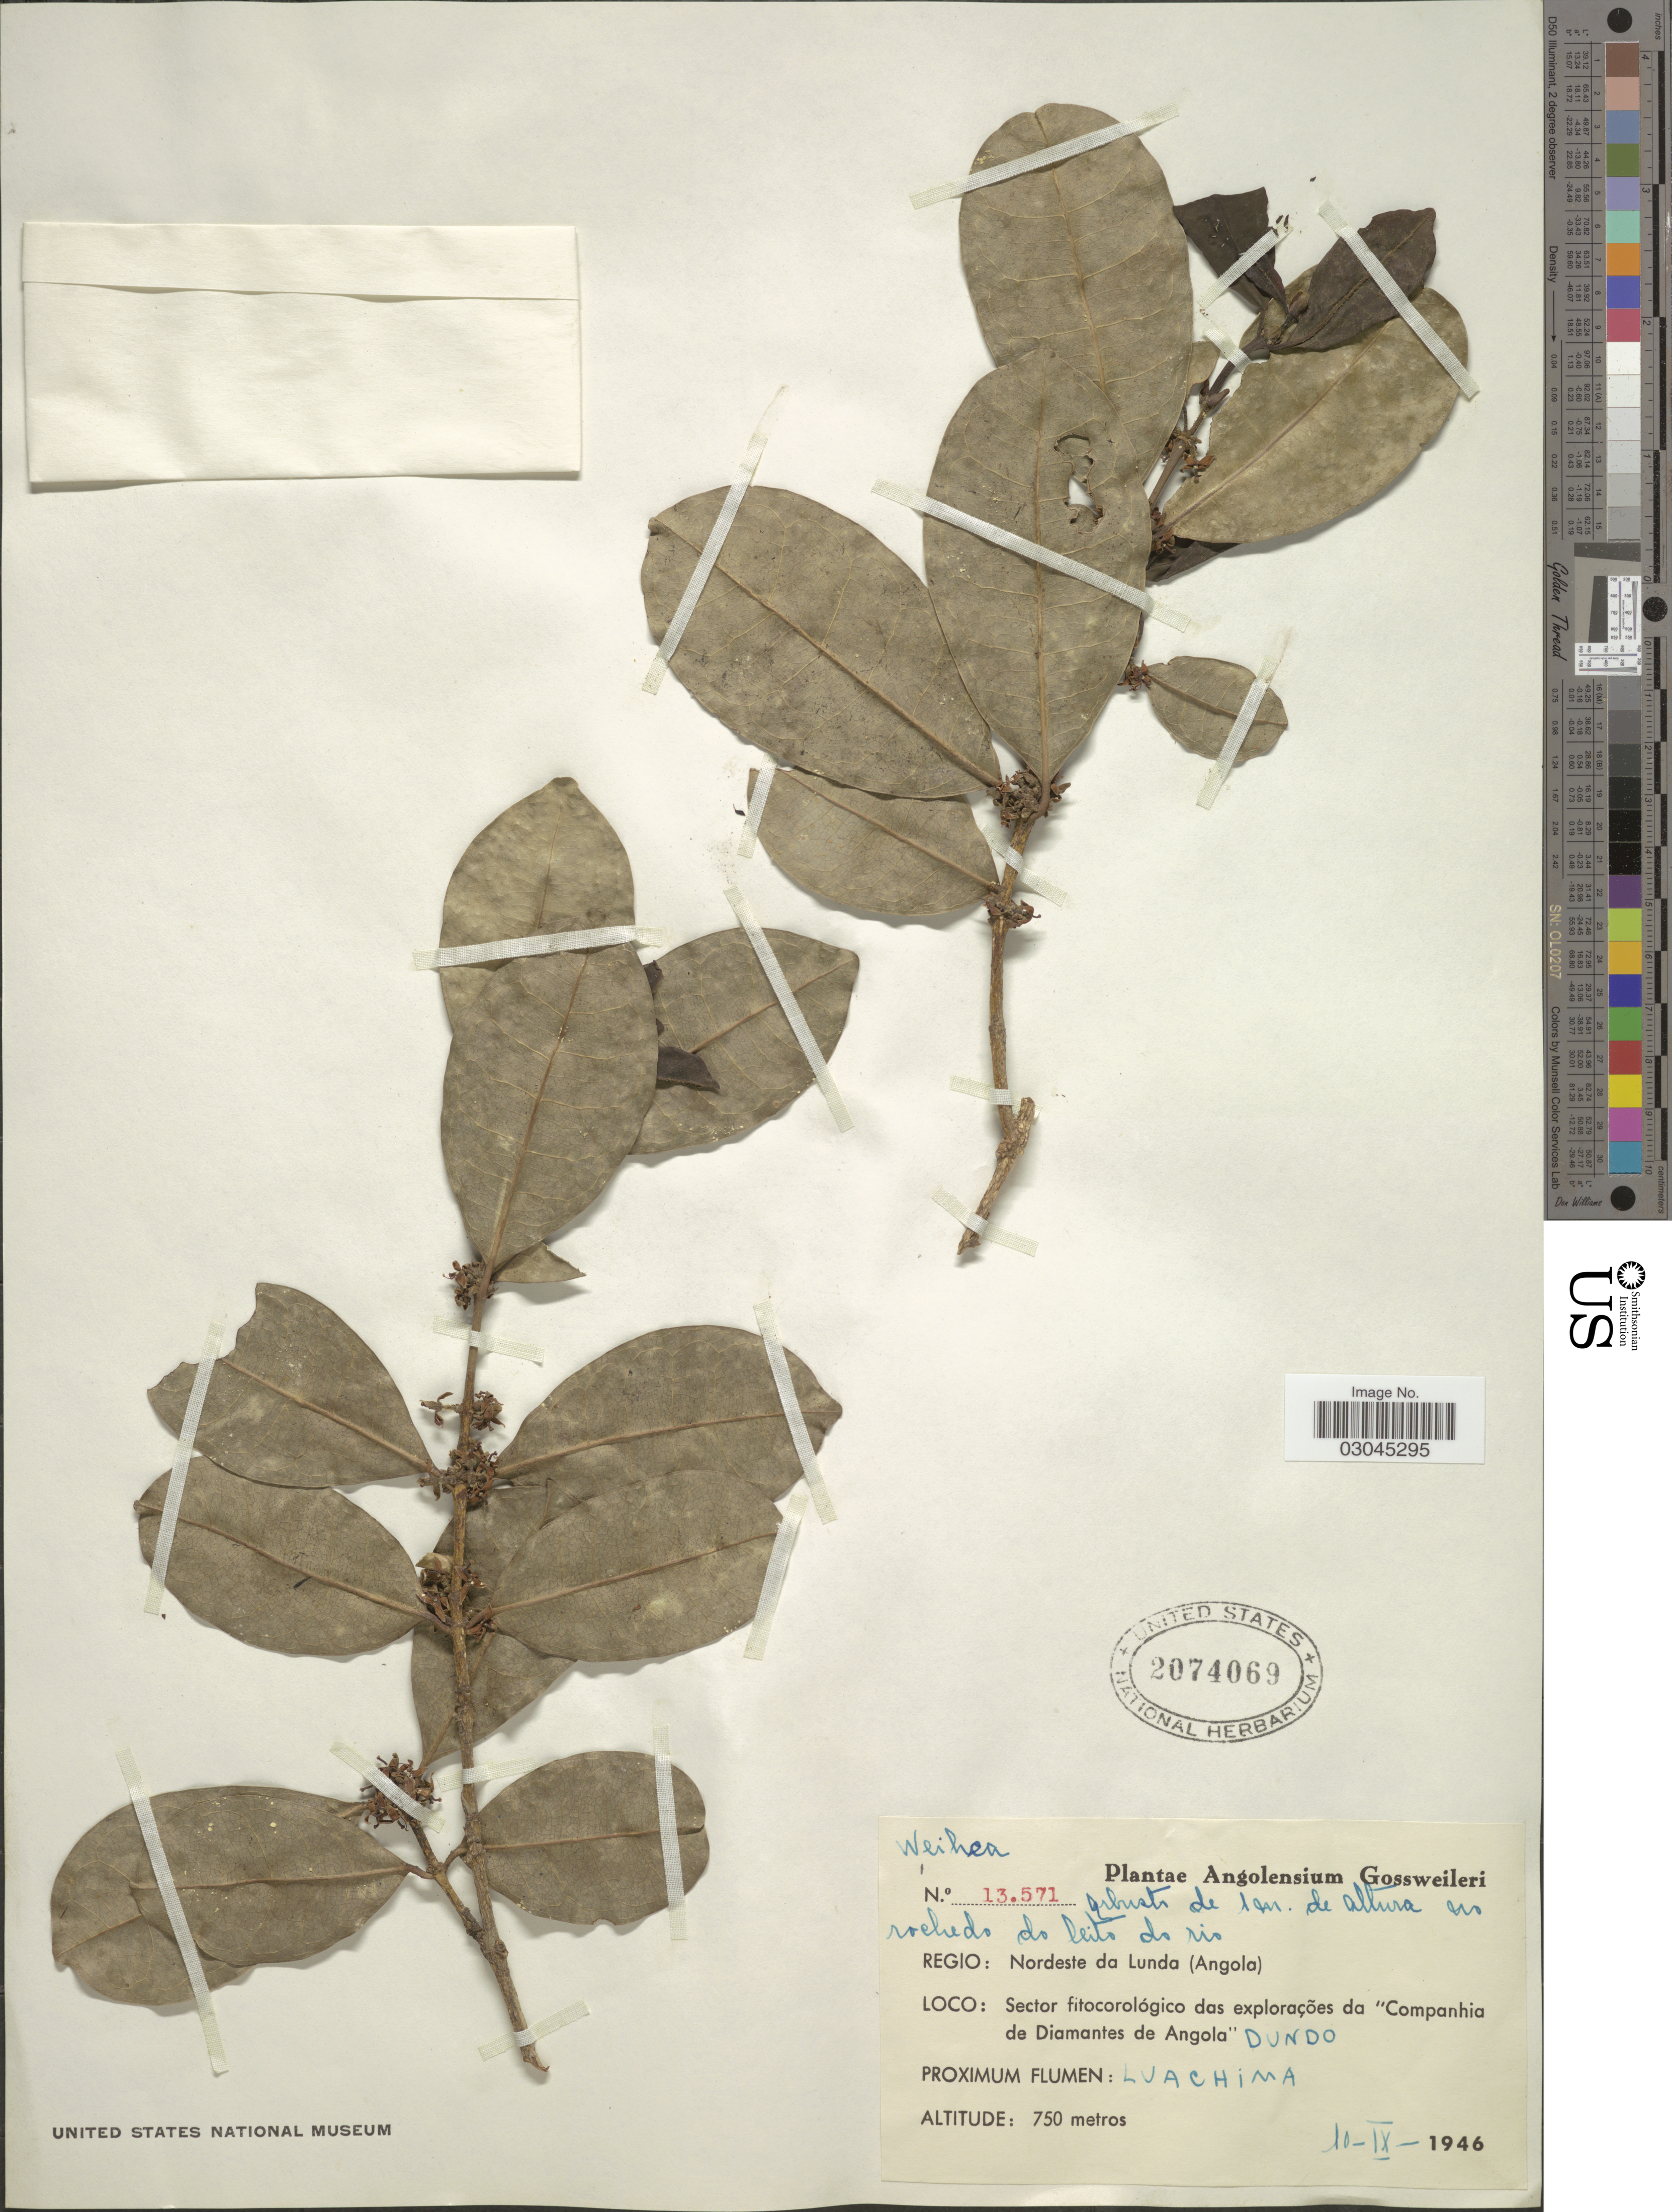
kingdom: Plantae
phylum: Tracheophyta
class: Magnoliopsida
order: Malpighiales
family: Rhizophoraceae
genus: Cassipourea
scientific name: Cassipourea sp.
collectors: -. Gossweiler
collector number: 13571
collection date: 1946-09-10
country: Angola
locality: Regio: Nordeste da Lunda (Angola). Sector fitocorológico das explorações da "Companhia de Diamantes de Angola" Dundo. Luachima.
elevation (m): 750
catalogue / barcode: US 2074069